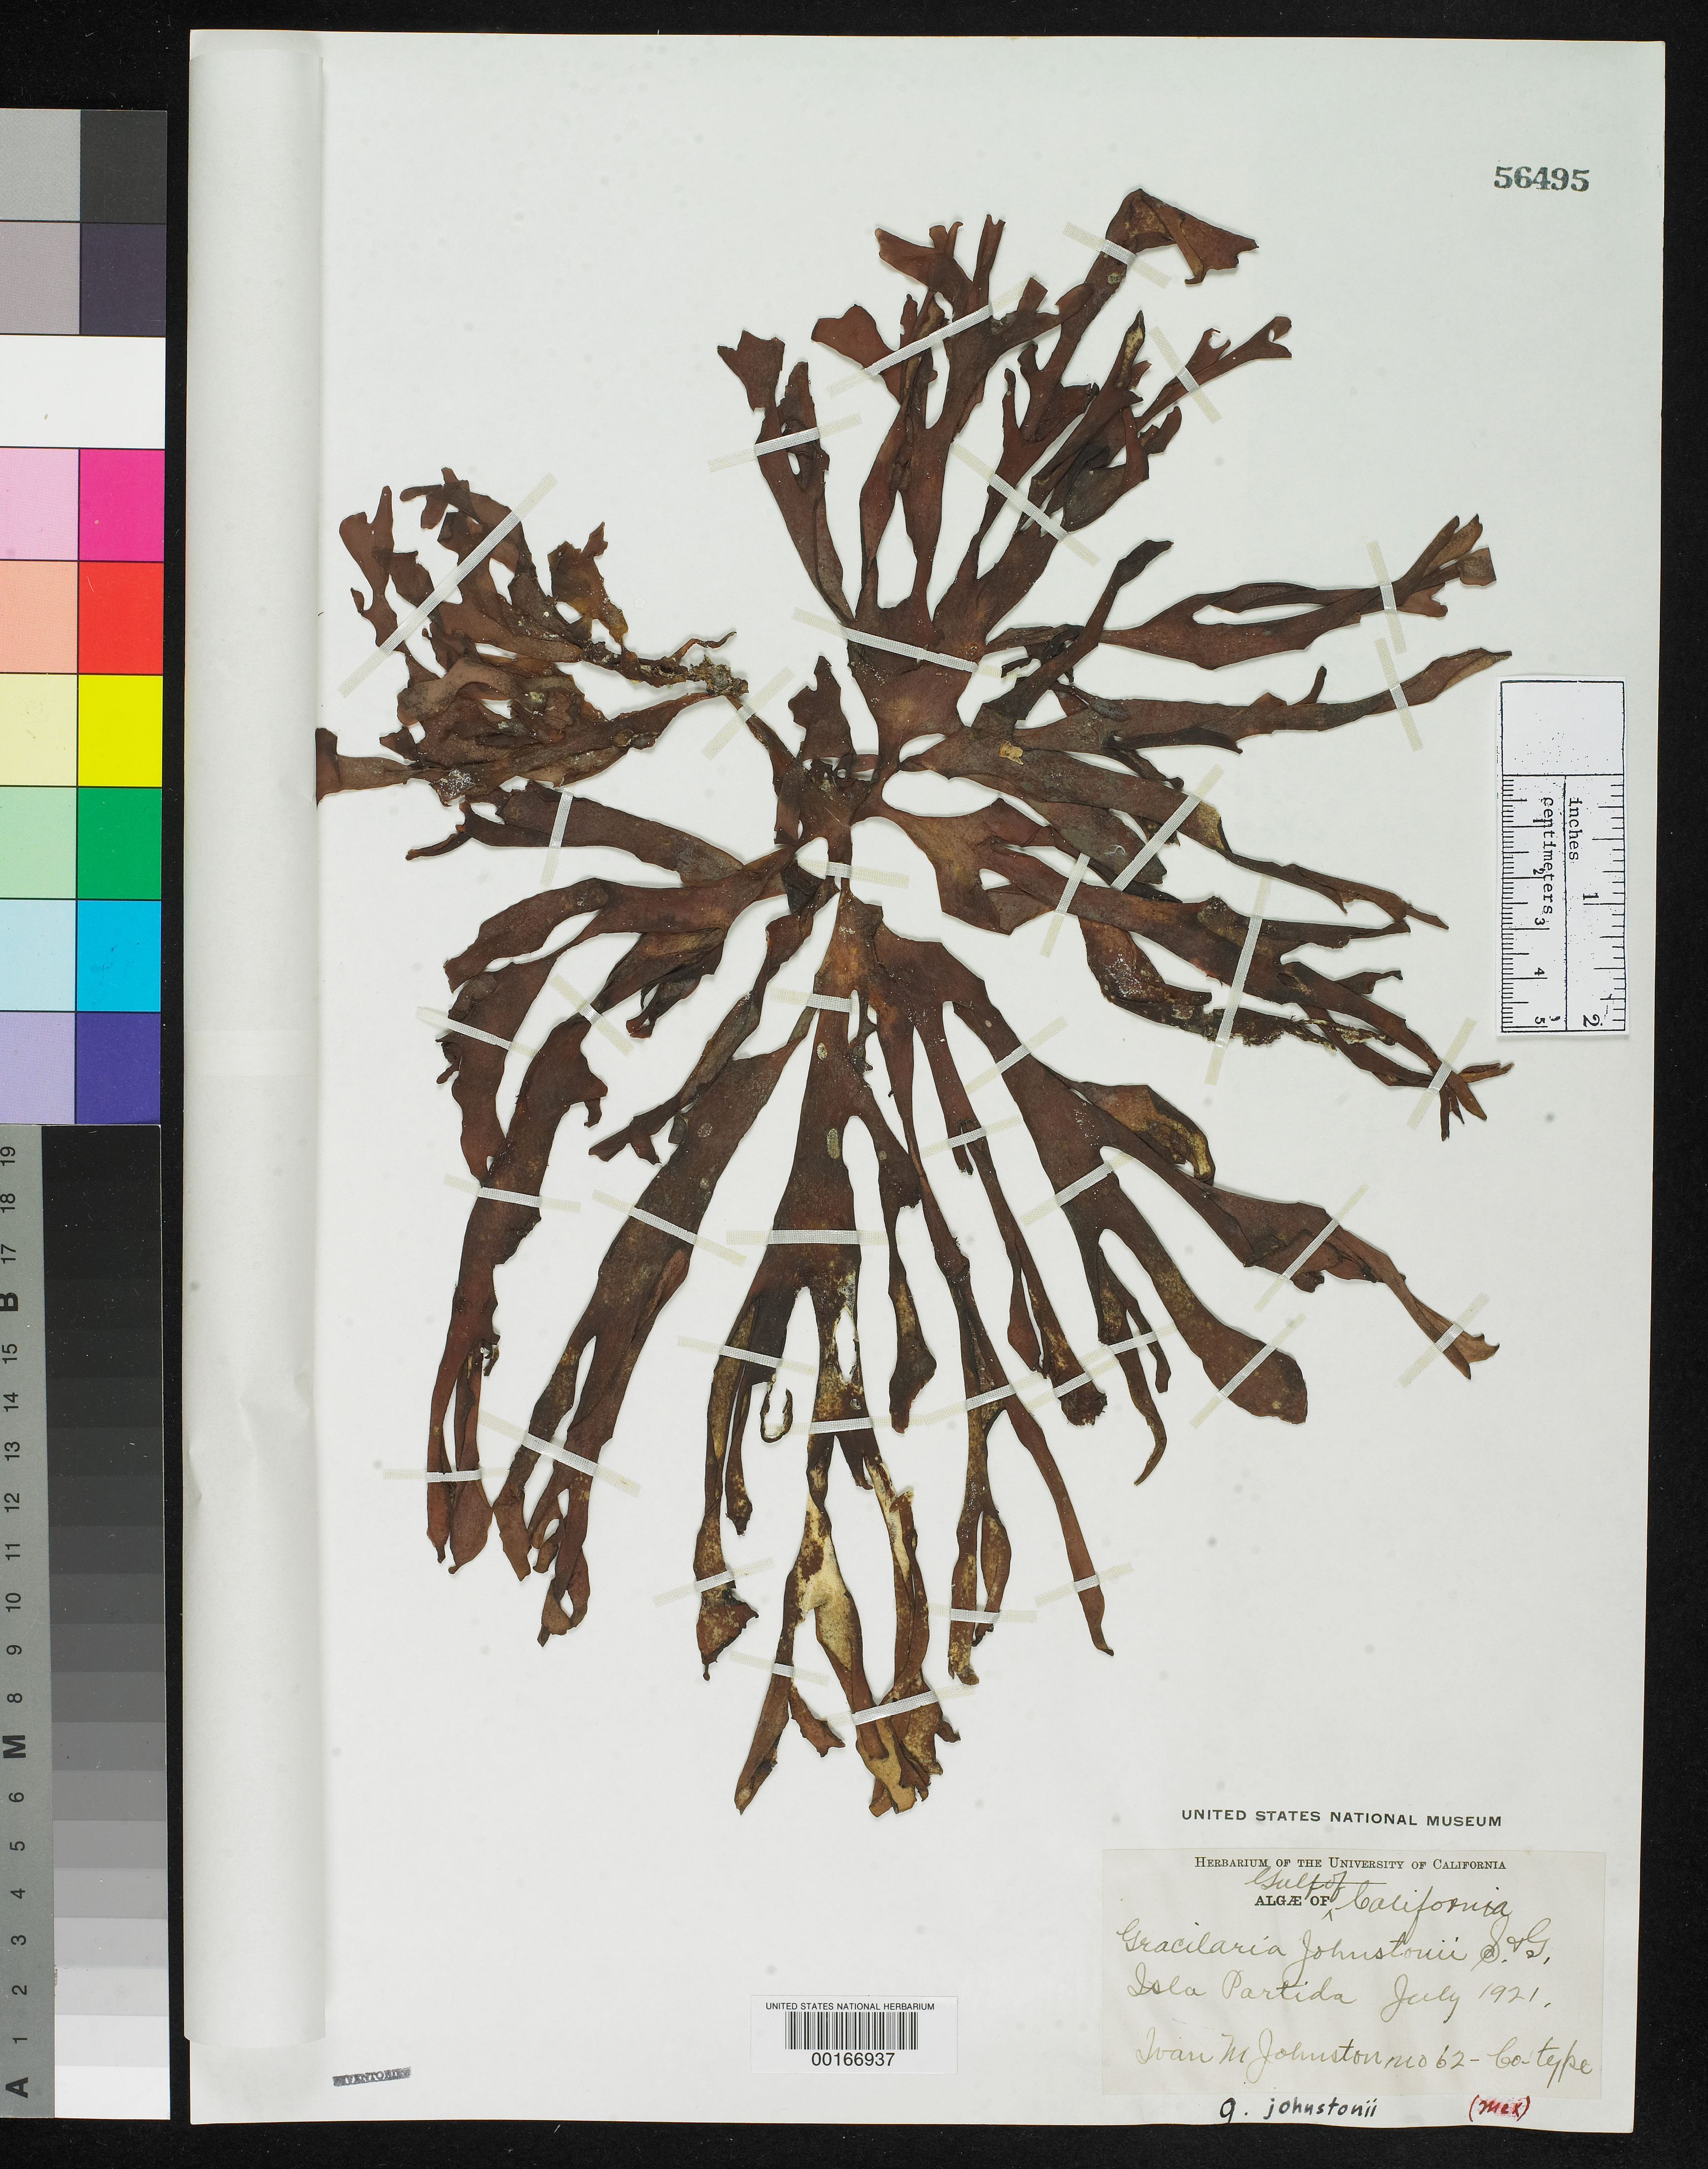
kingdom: Plantae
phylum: Rhodophyta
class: Florideophyceae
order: Gracilariales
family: Gracilariaceae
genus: Gracilaria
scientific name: Gracilaria johnstonii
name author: Setch. & N.L. Gardner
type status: Isotype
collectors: I.M. Johnston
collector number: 62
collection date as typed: Jul 1921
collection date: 1921-07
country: Mexico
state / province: Baja California Sur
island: Isla Partida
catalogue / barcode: US 56495